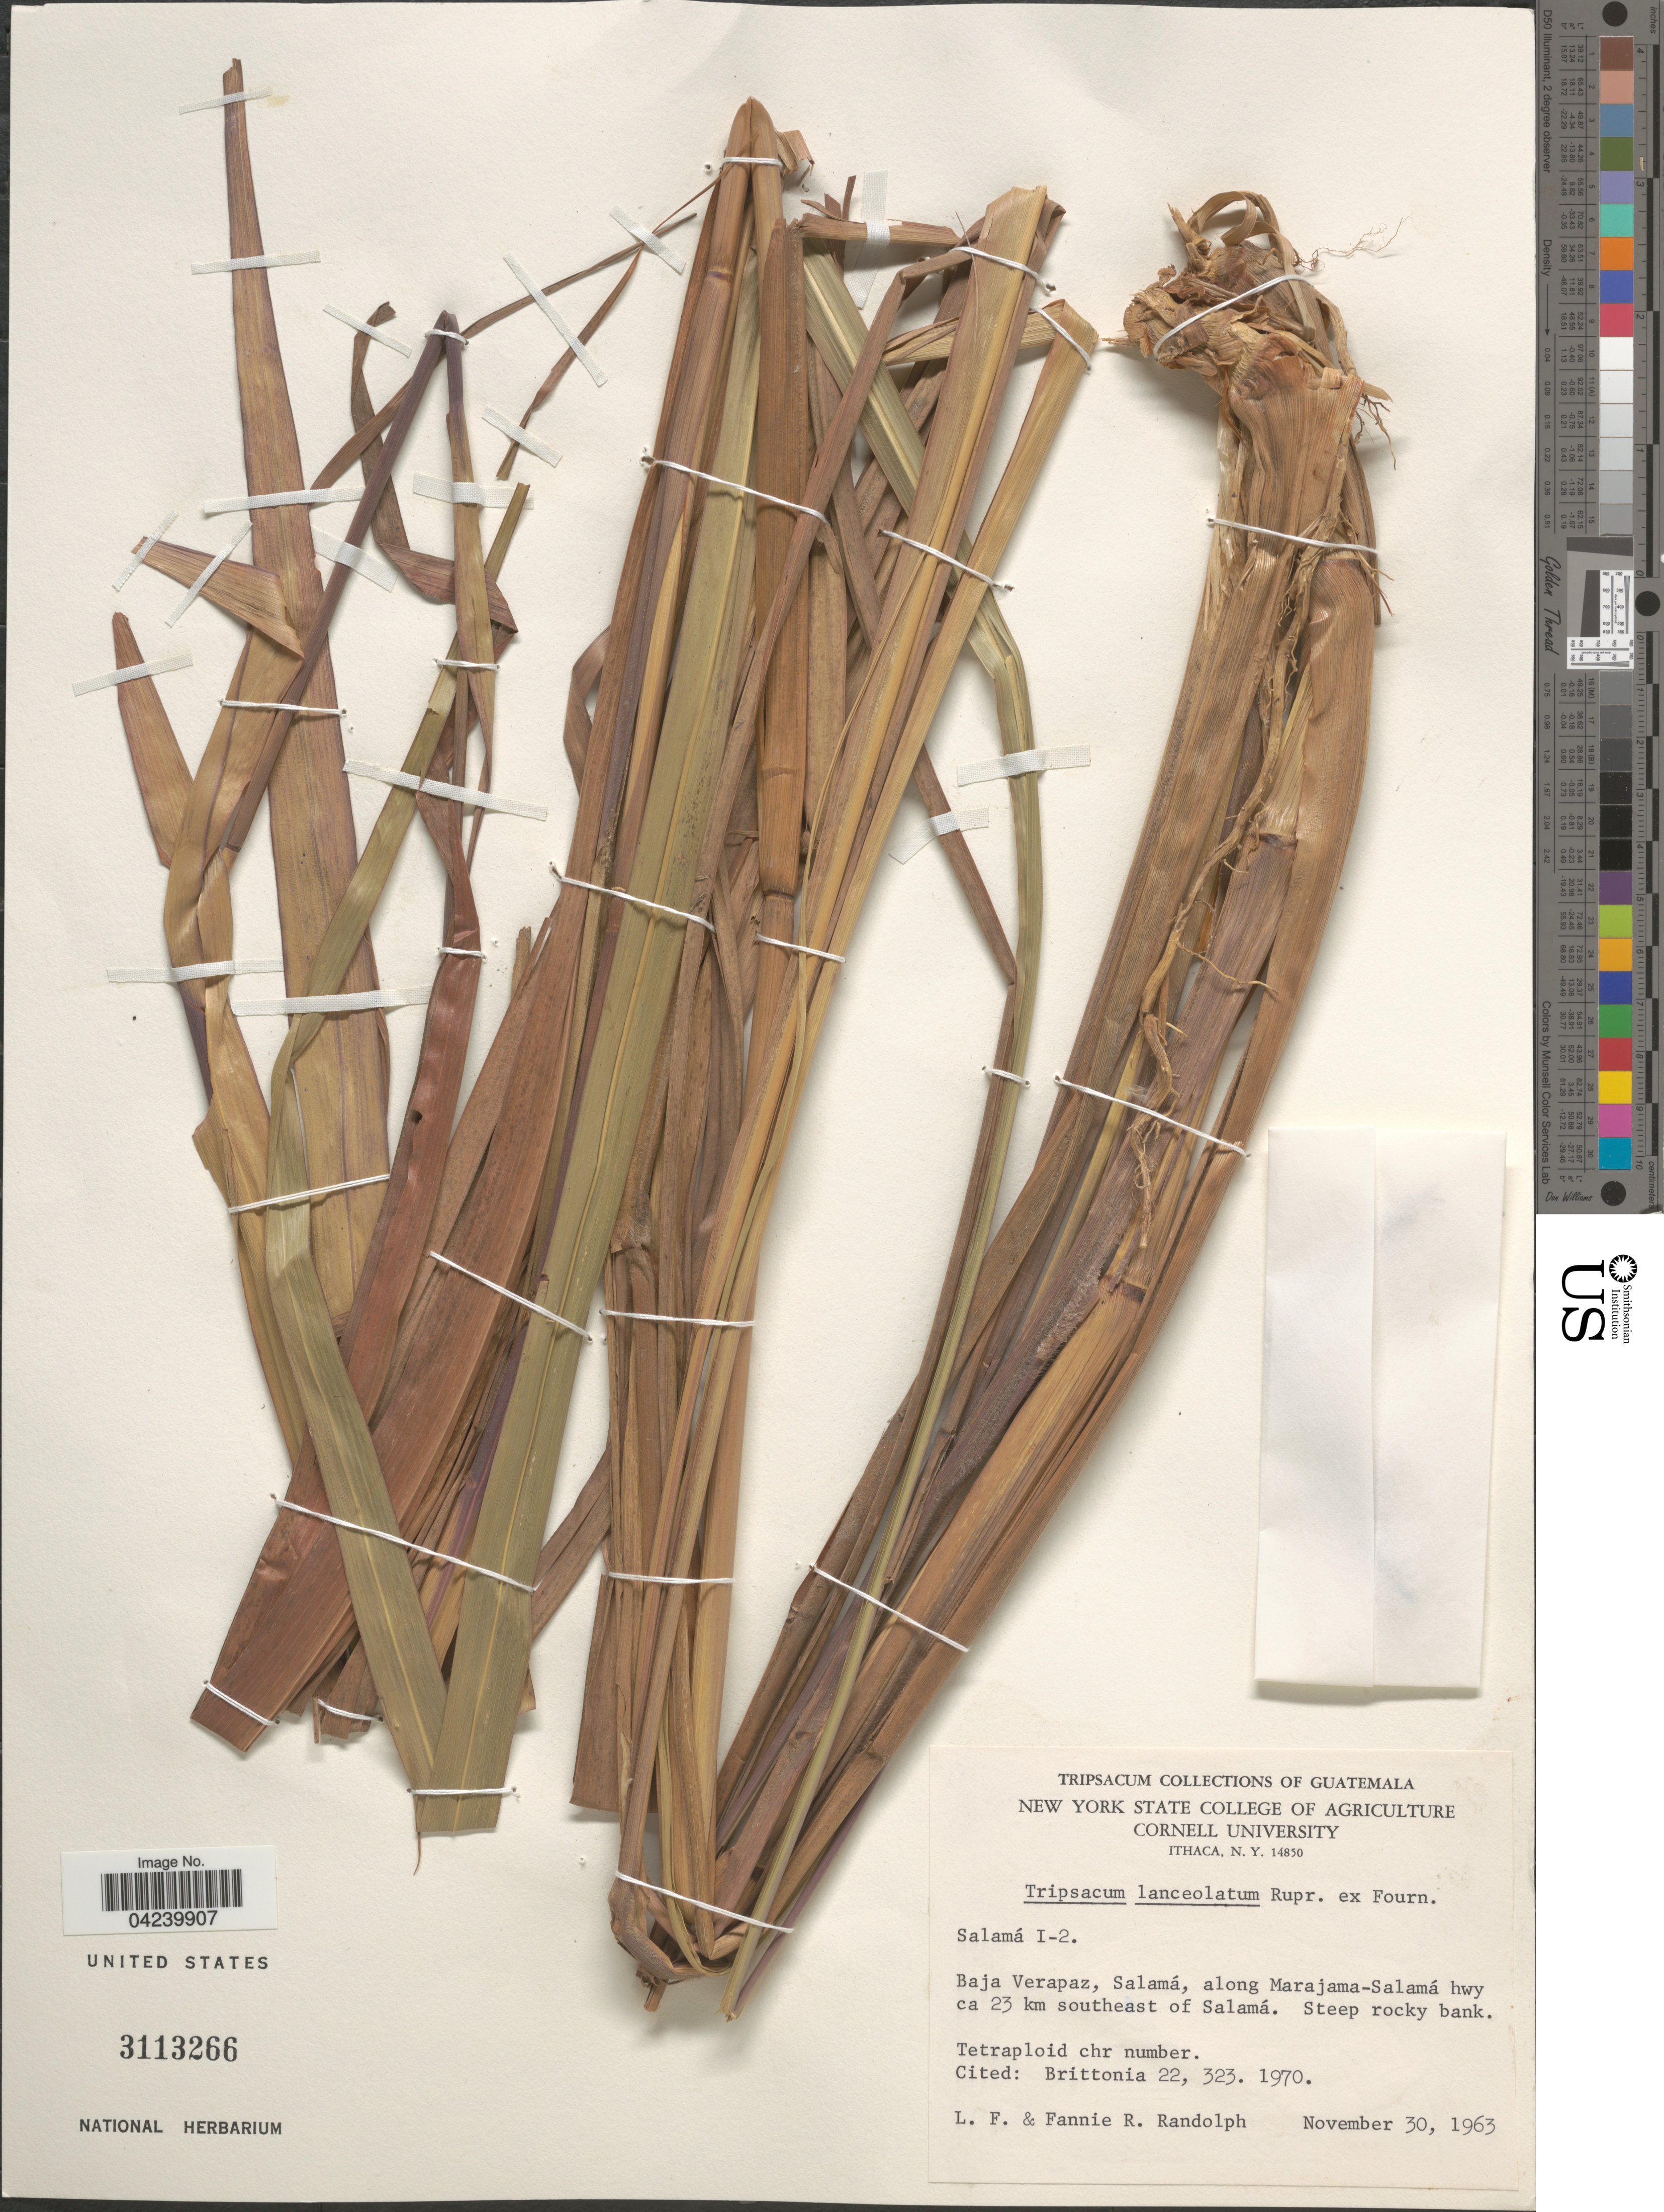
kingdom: Plantae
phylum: Tracheophyta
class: Liliopsida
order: Poales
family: Poaceae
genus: Tripsacum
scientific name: Tripsacum lanceolatum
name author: Rupr. ex E. Fourn.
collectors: L. F. Randolph & F. Randolph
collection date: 1963-11-30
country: Guatemala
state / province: Baja Verapaz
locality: Salamá I-2 [unsure placement] Salamá, along Marajama-Salamá hwy ca 23 km southeast of Salamá. Steep rocky bank.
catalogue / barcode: US 3113266